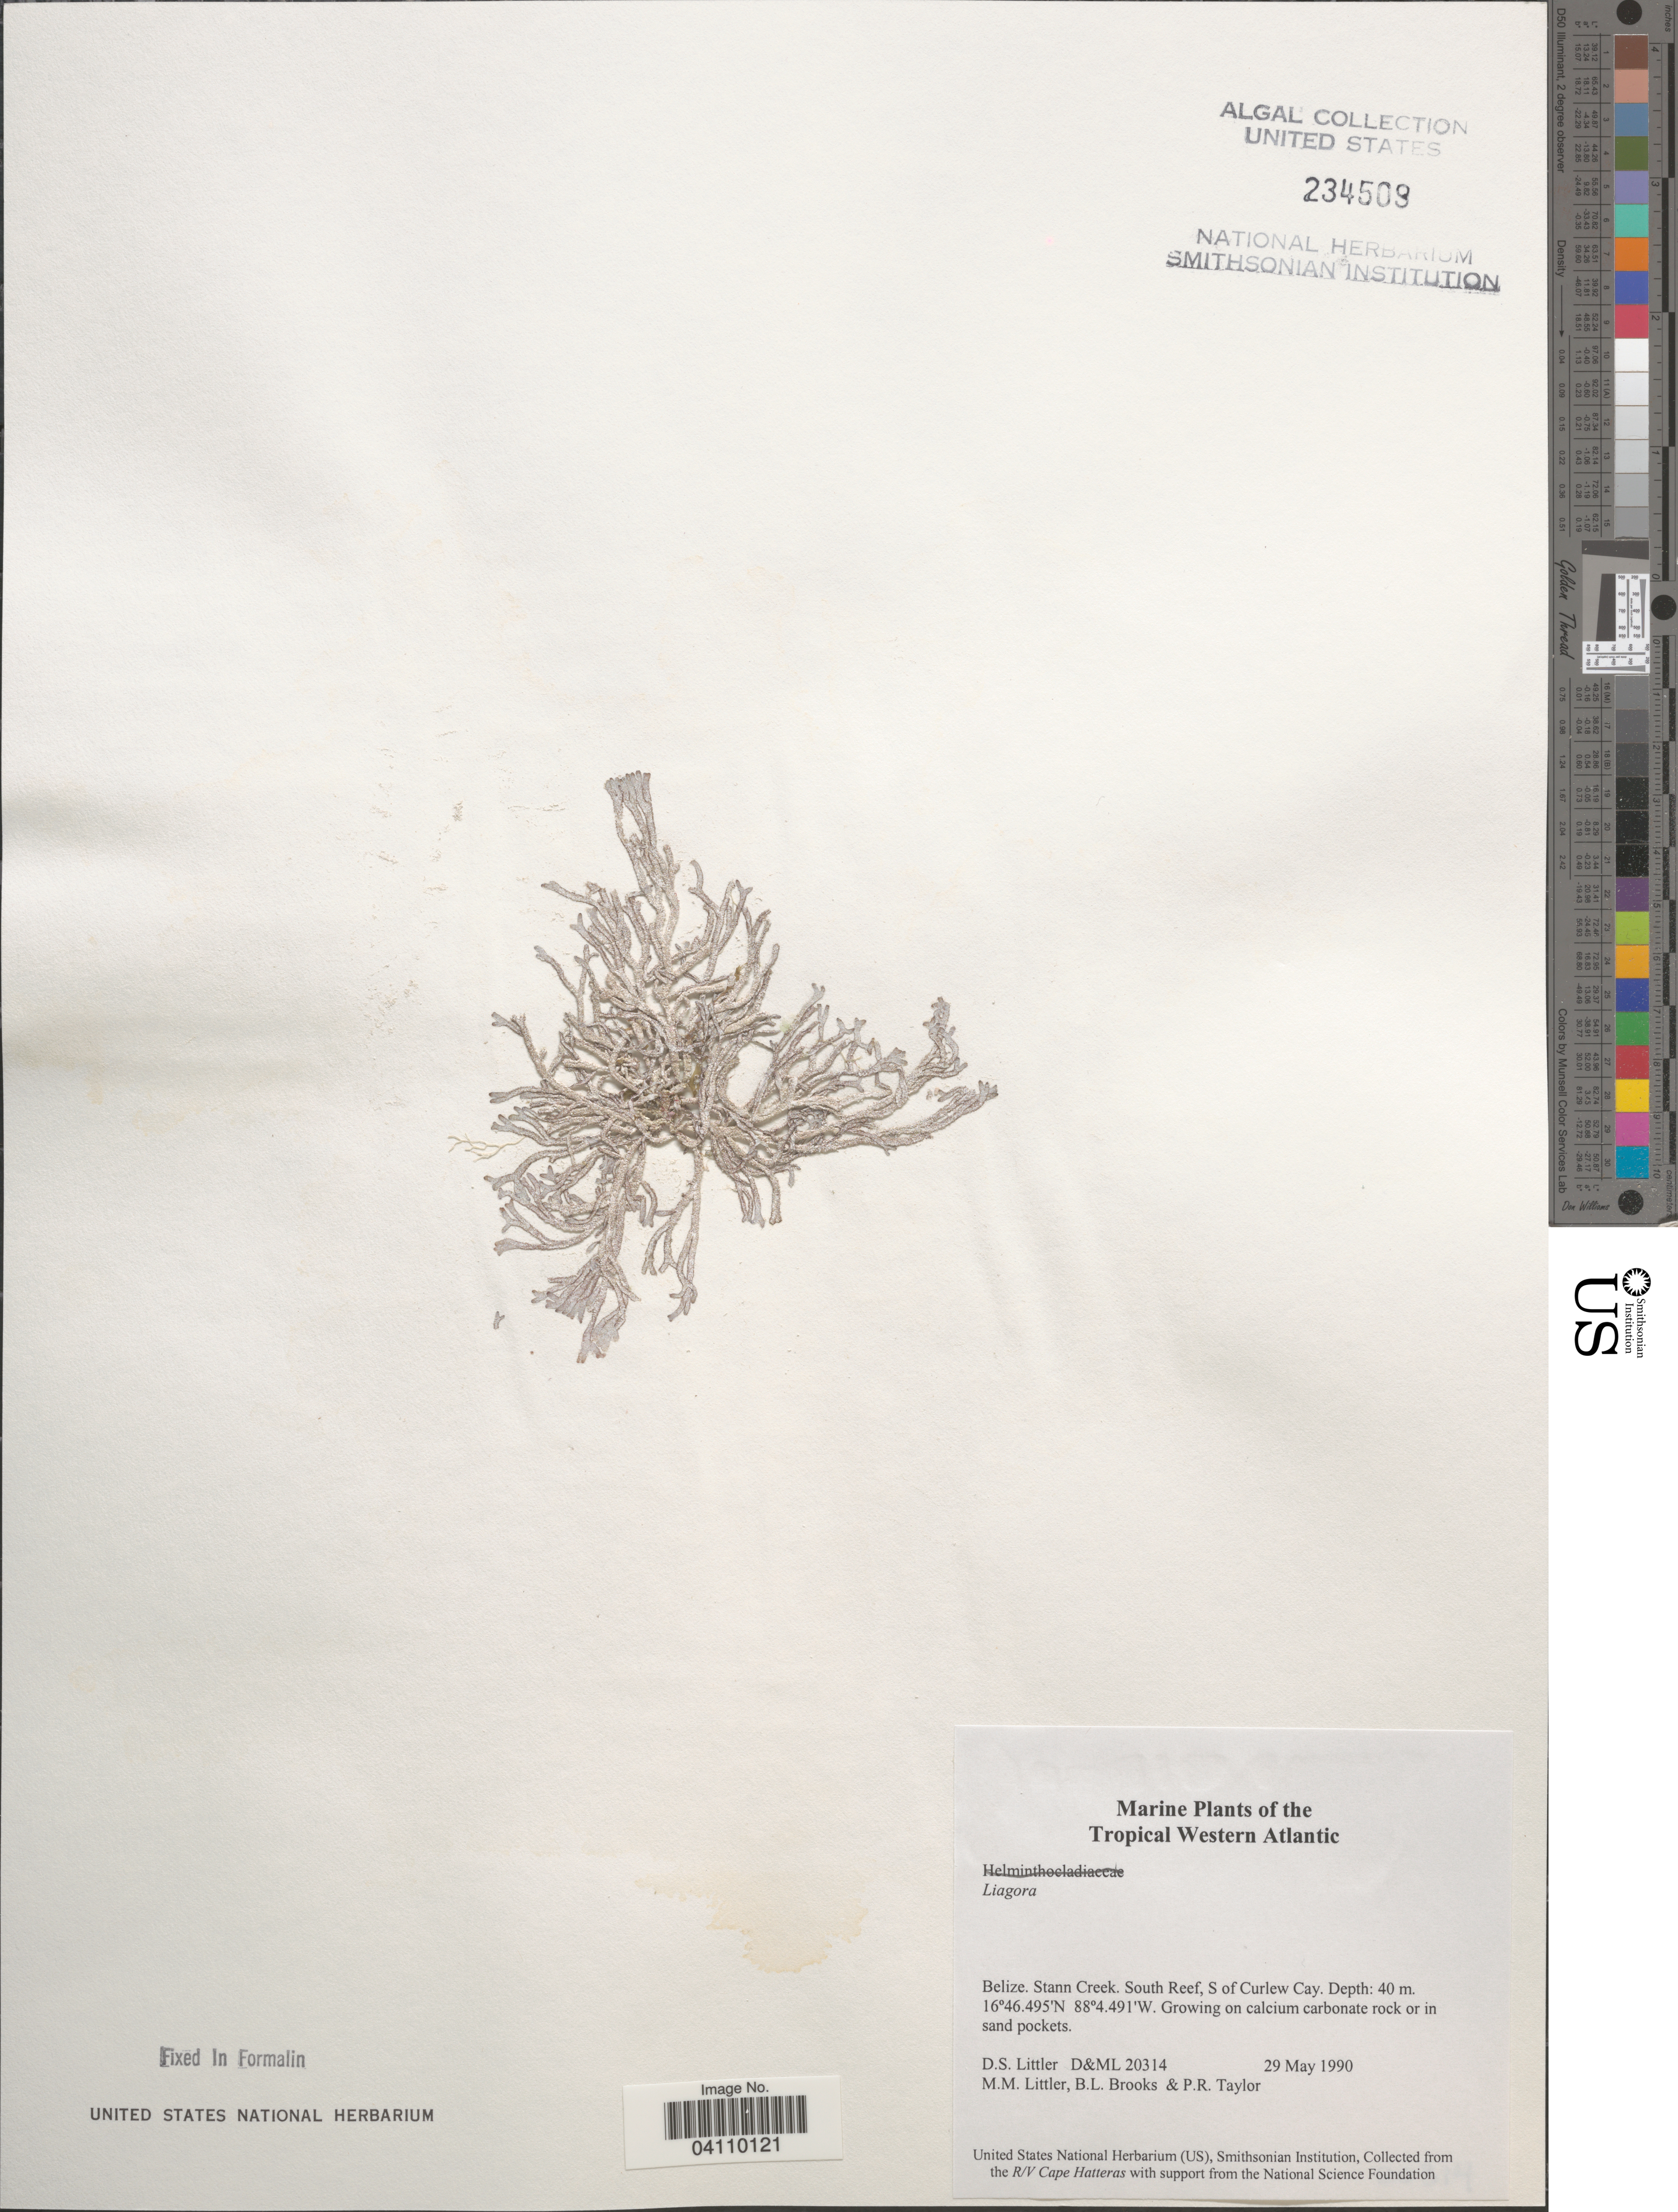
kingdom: Plantae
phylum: Rhodophyta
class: Florideophyceae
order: Nemaliales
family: Liagoraceae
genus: Liagora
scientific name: Liagora sp.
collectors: D. S. Littler, B. Brooks & P. R. Taylor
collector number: D&ML20314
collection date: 1990-05-29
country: Belize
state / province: Stann Creek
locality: The Tropical Western Atlantic. South Reef, S of Curlew Cay.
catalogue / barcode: US 234509